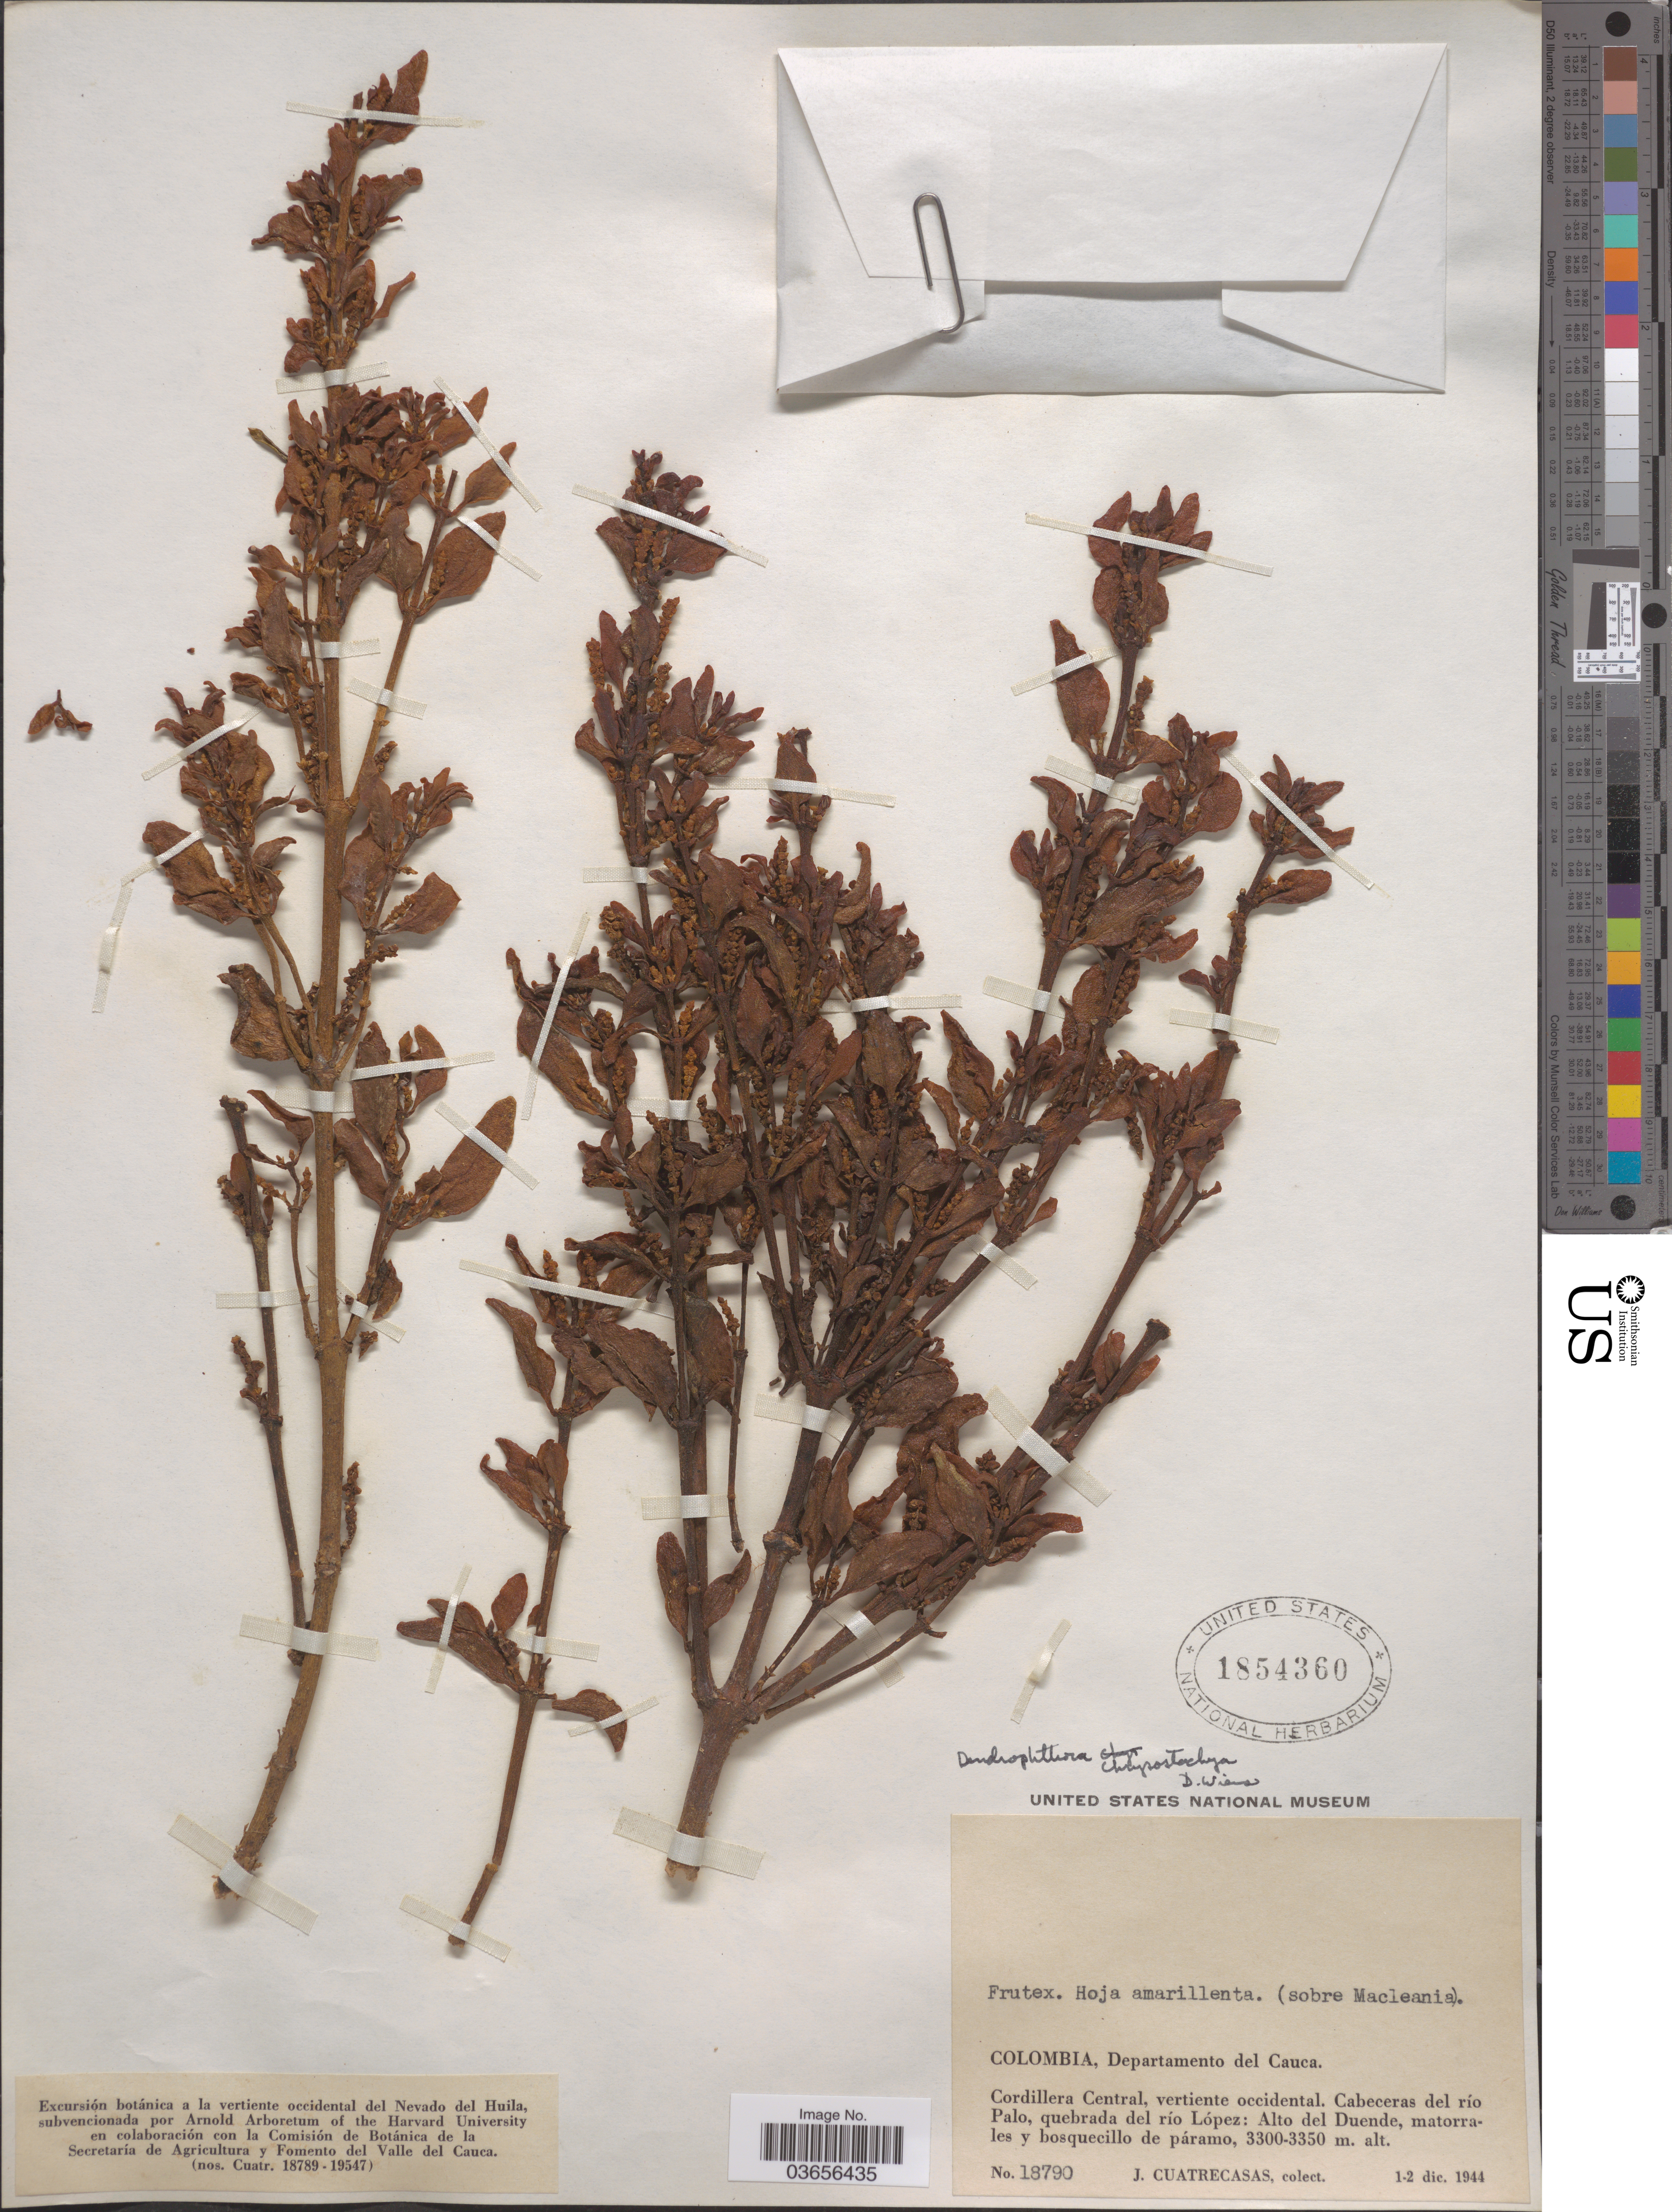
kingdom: Plantae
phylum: Tracheophyta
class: Magnoliopsida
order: Santalales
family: Viscaceae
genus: Dendrophthora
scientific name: Dendrophthora chrysostachya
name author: Urb.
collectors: J. Cuatrecasas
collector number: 18790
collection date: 1944-12-01/1944-12-02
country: Colombia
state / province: Cauca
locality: Departamento del Cauca. Cordillera Central, vertiente occidental. Cabeceras del río Palo, quebrada del río López: Alto del Duende, matorrales y bosquecillo de páramo.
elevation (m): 3300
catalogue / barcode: US 1854360